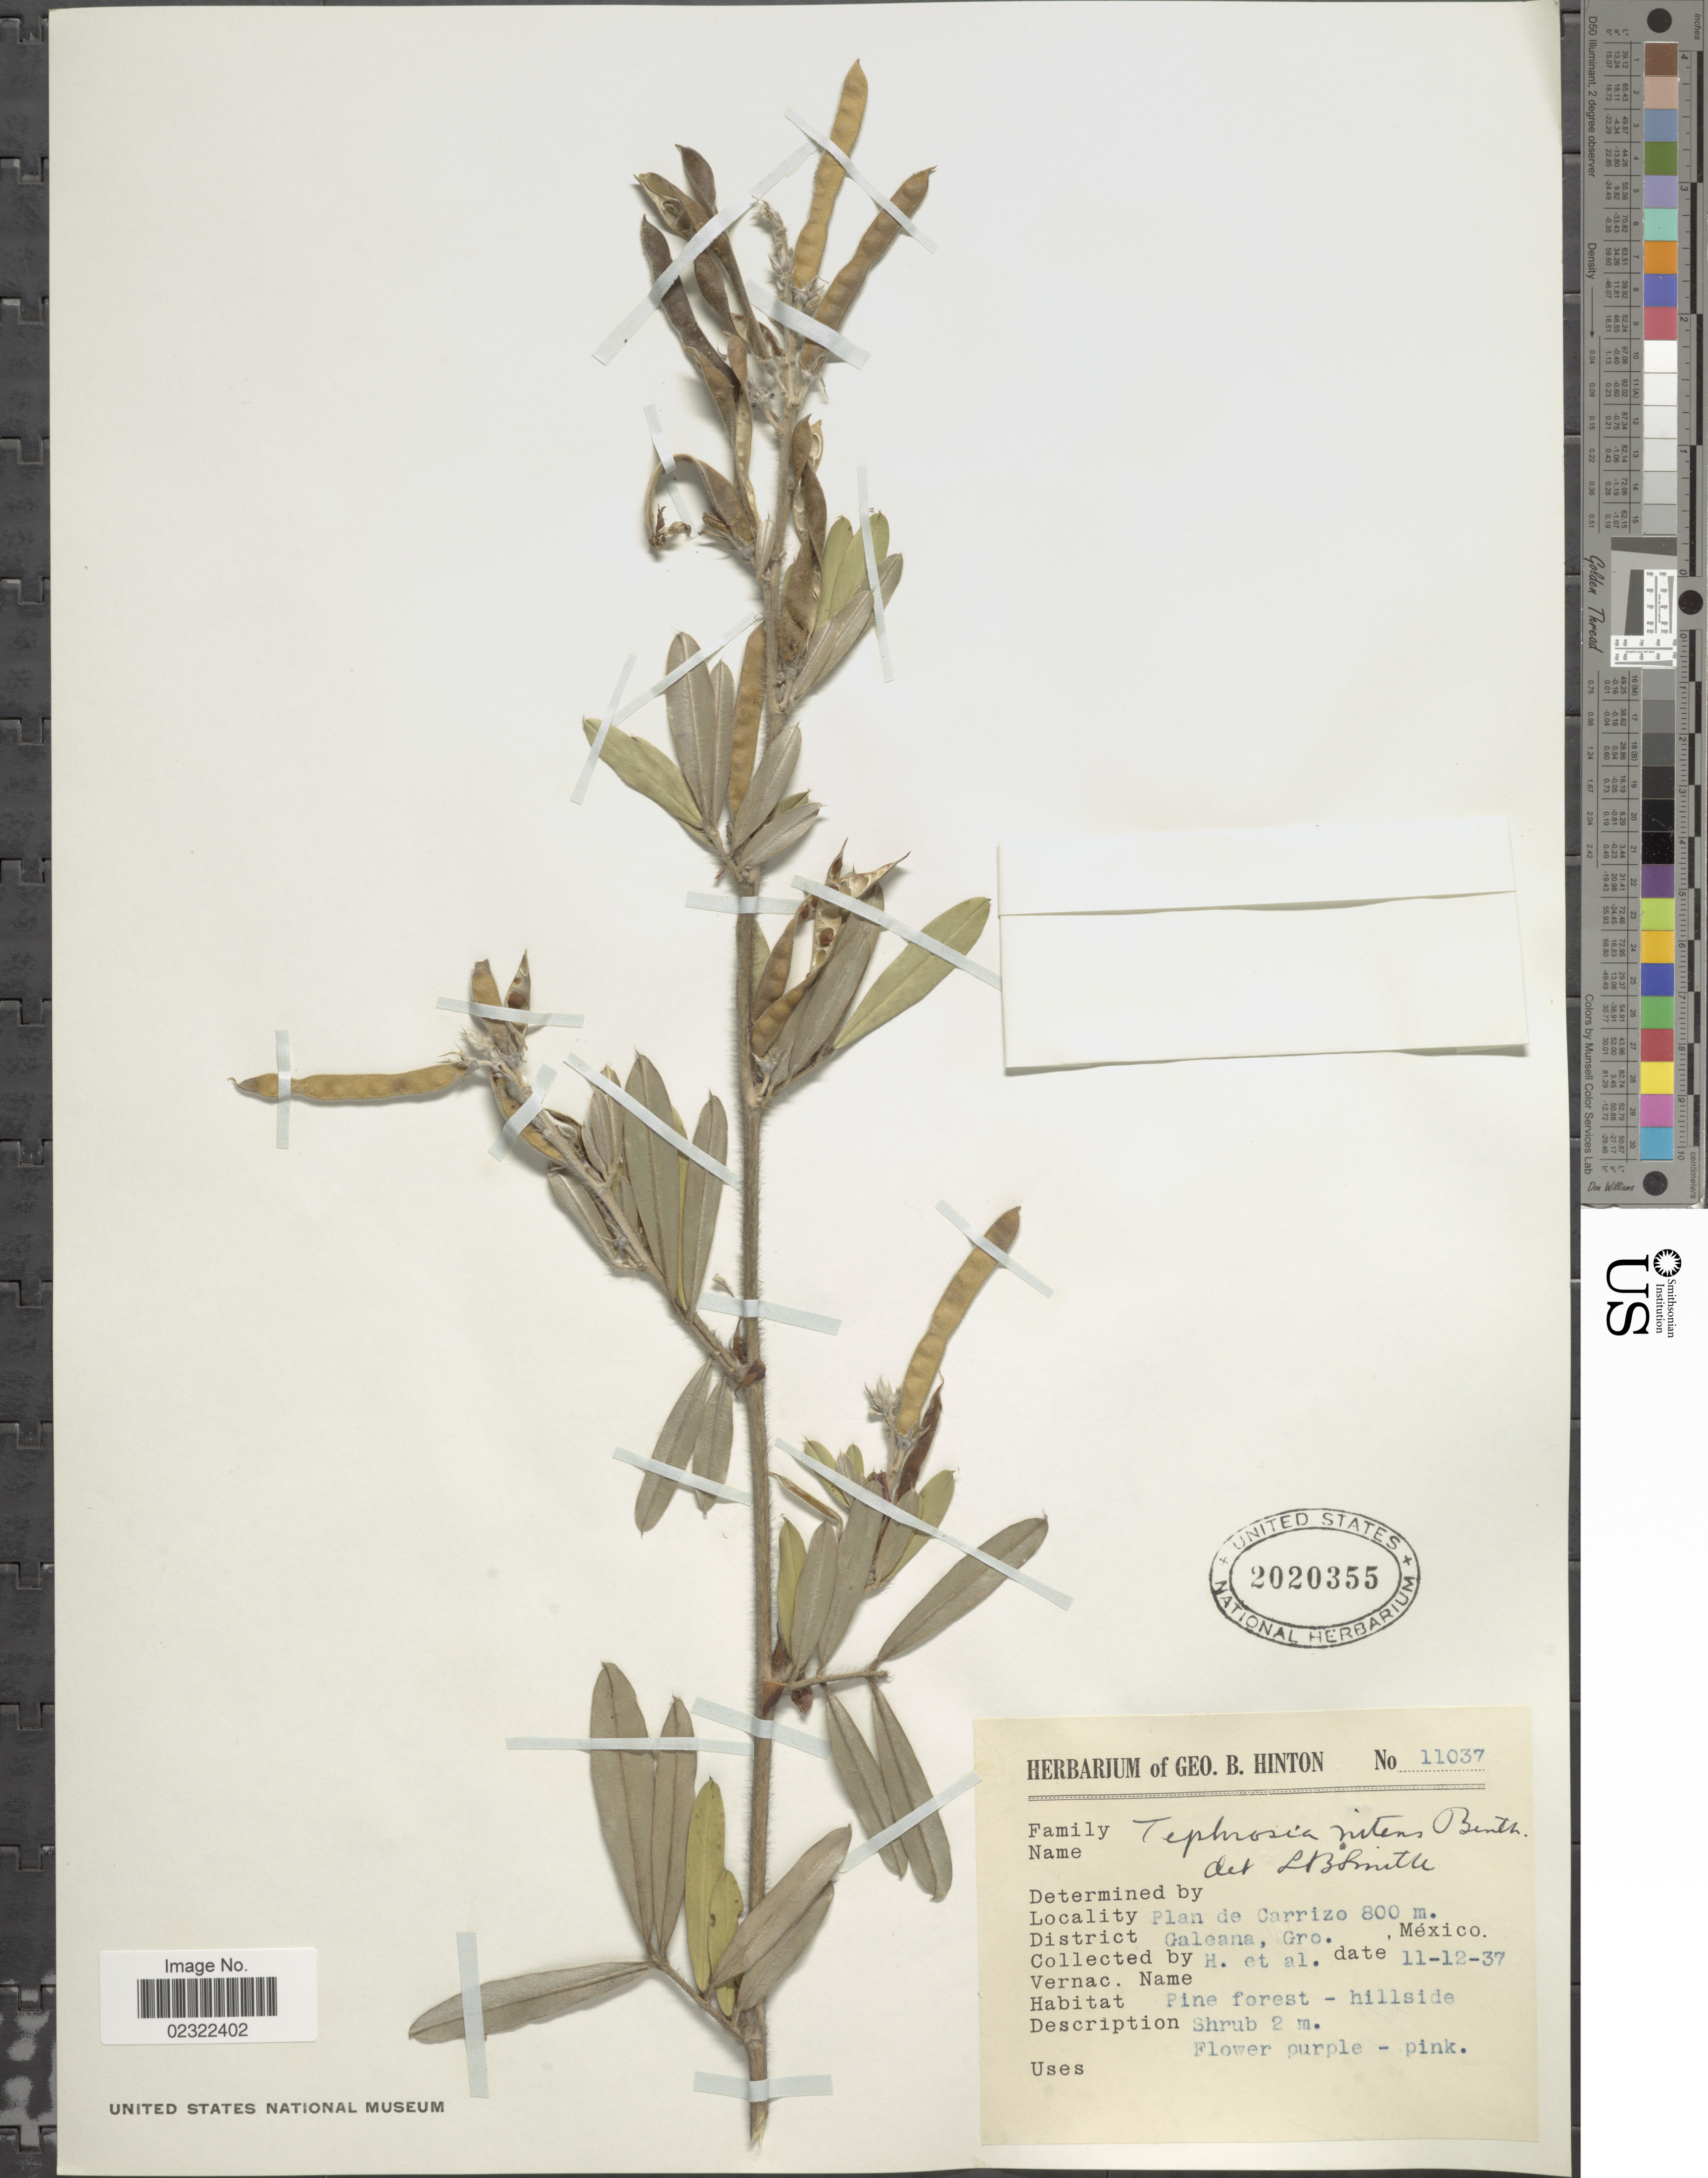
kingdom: Plantae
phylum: Tracheophyta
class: Magnoliopsida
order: Fabales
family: Fabaceae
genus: Tephrosia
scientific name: Tephrosia nitens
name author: Benth.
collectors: G. B. Hinton & et al.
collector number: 11037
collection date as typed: Transcribed d/m/y: 11/12/37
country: Mexico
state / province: Guerrero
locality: Plan de Carrizo, Galeana, Gro. Mexico.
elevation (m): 800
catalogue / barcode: US 2020355